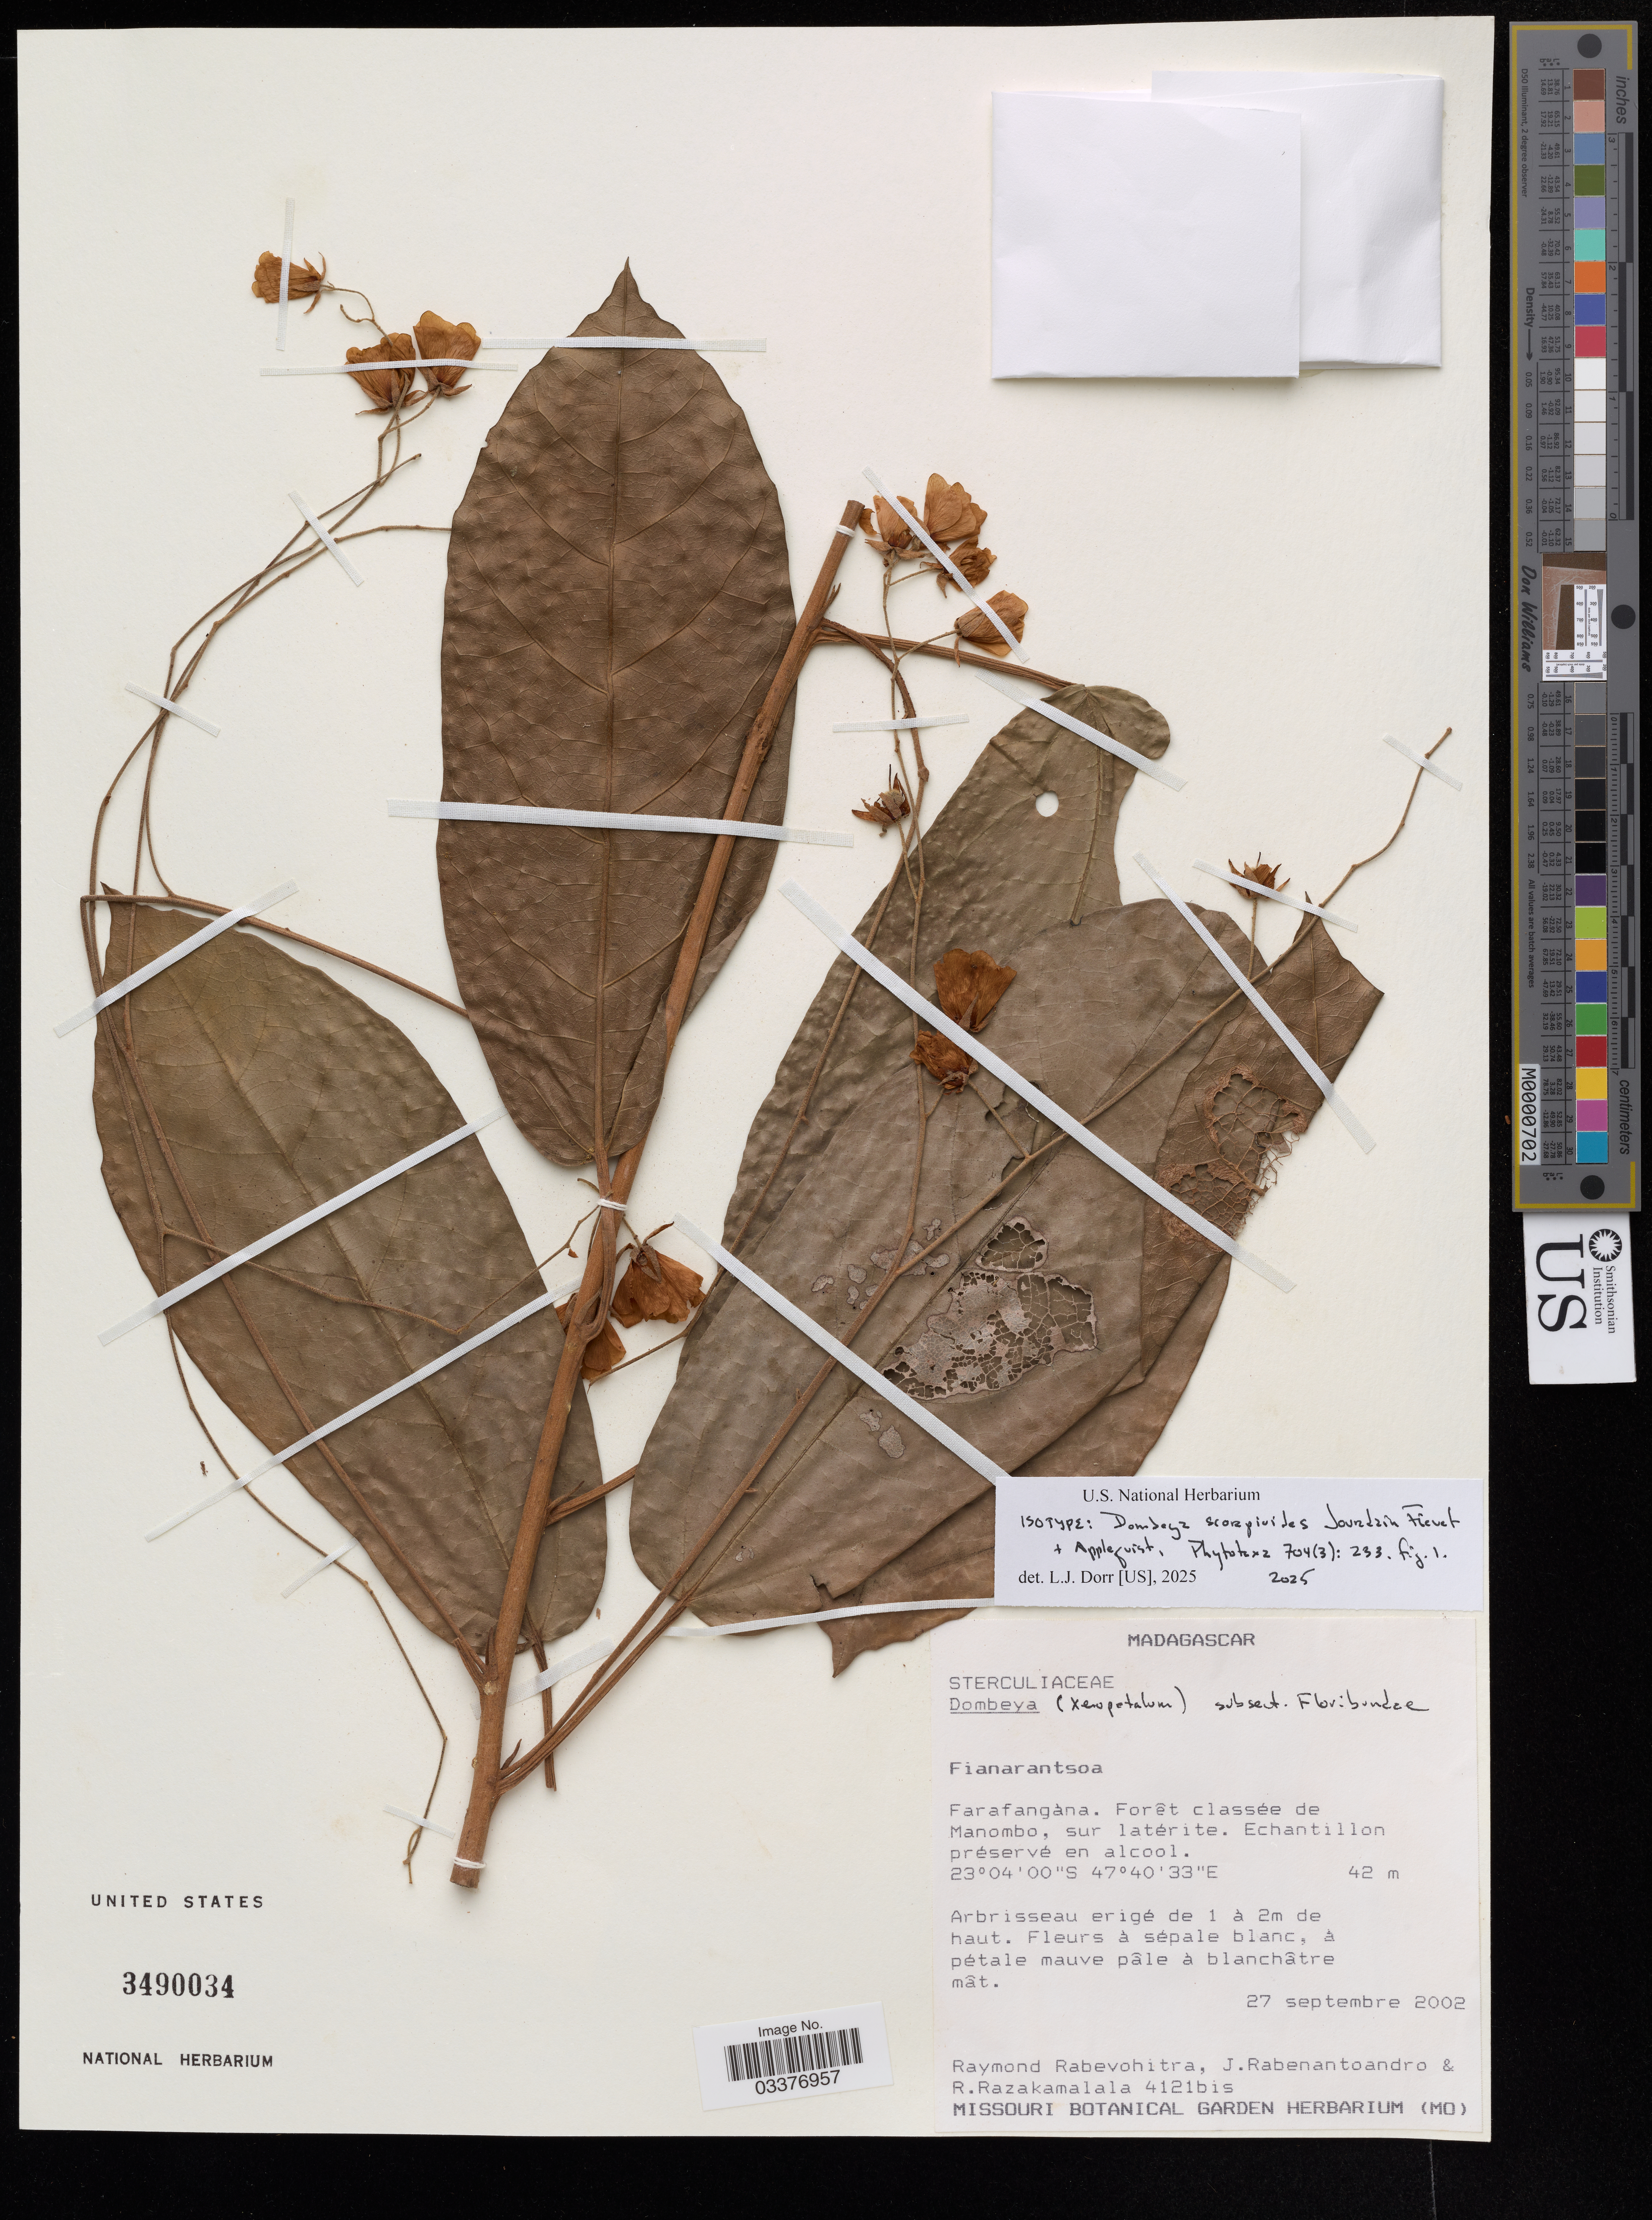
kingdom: Plantae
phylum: Tracheophyta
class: Magnoliopsida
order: Malvales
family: Malvaceae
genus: Dombeya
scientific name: Dombeya scorpioides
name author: Jourd.Fievet & Appleq.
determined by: Jourdain-Fievet, L.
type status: Isotype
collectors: R. Rabevohitra, J. Rabenantoandro & R. Razakamalala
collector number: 4121bis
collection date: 2002-09-27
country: Madagascar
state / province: Atsimo-Atsinanana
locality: Farafangàna. Forêt classée de Manombo, sur latérite.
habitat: protected forest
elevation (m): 42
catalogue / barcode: US 3490034